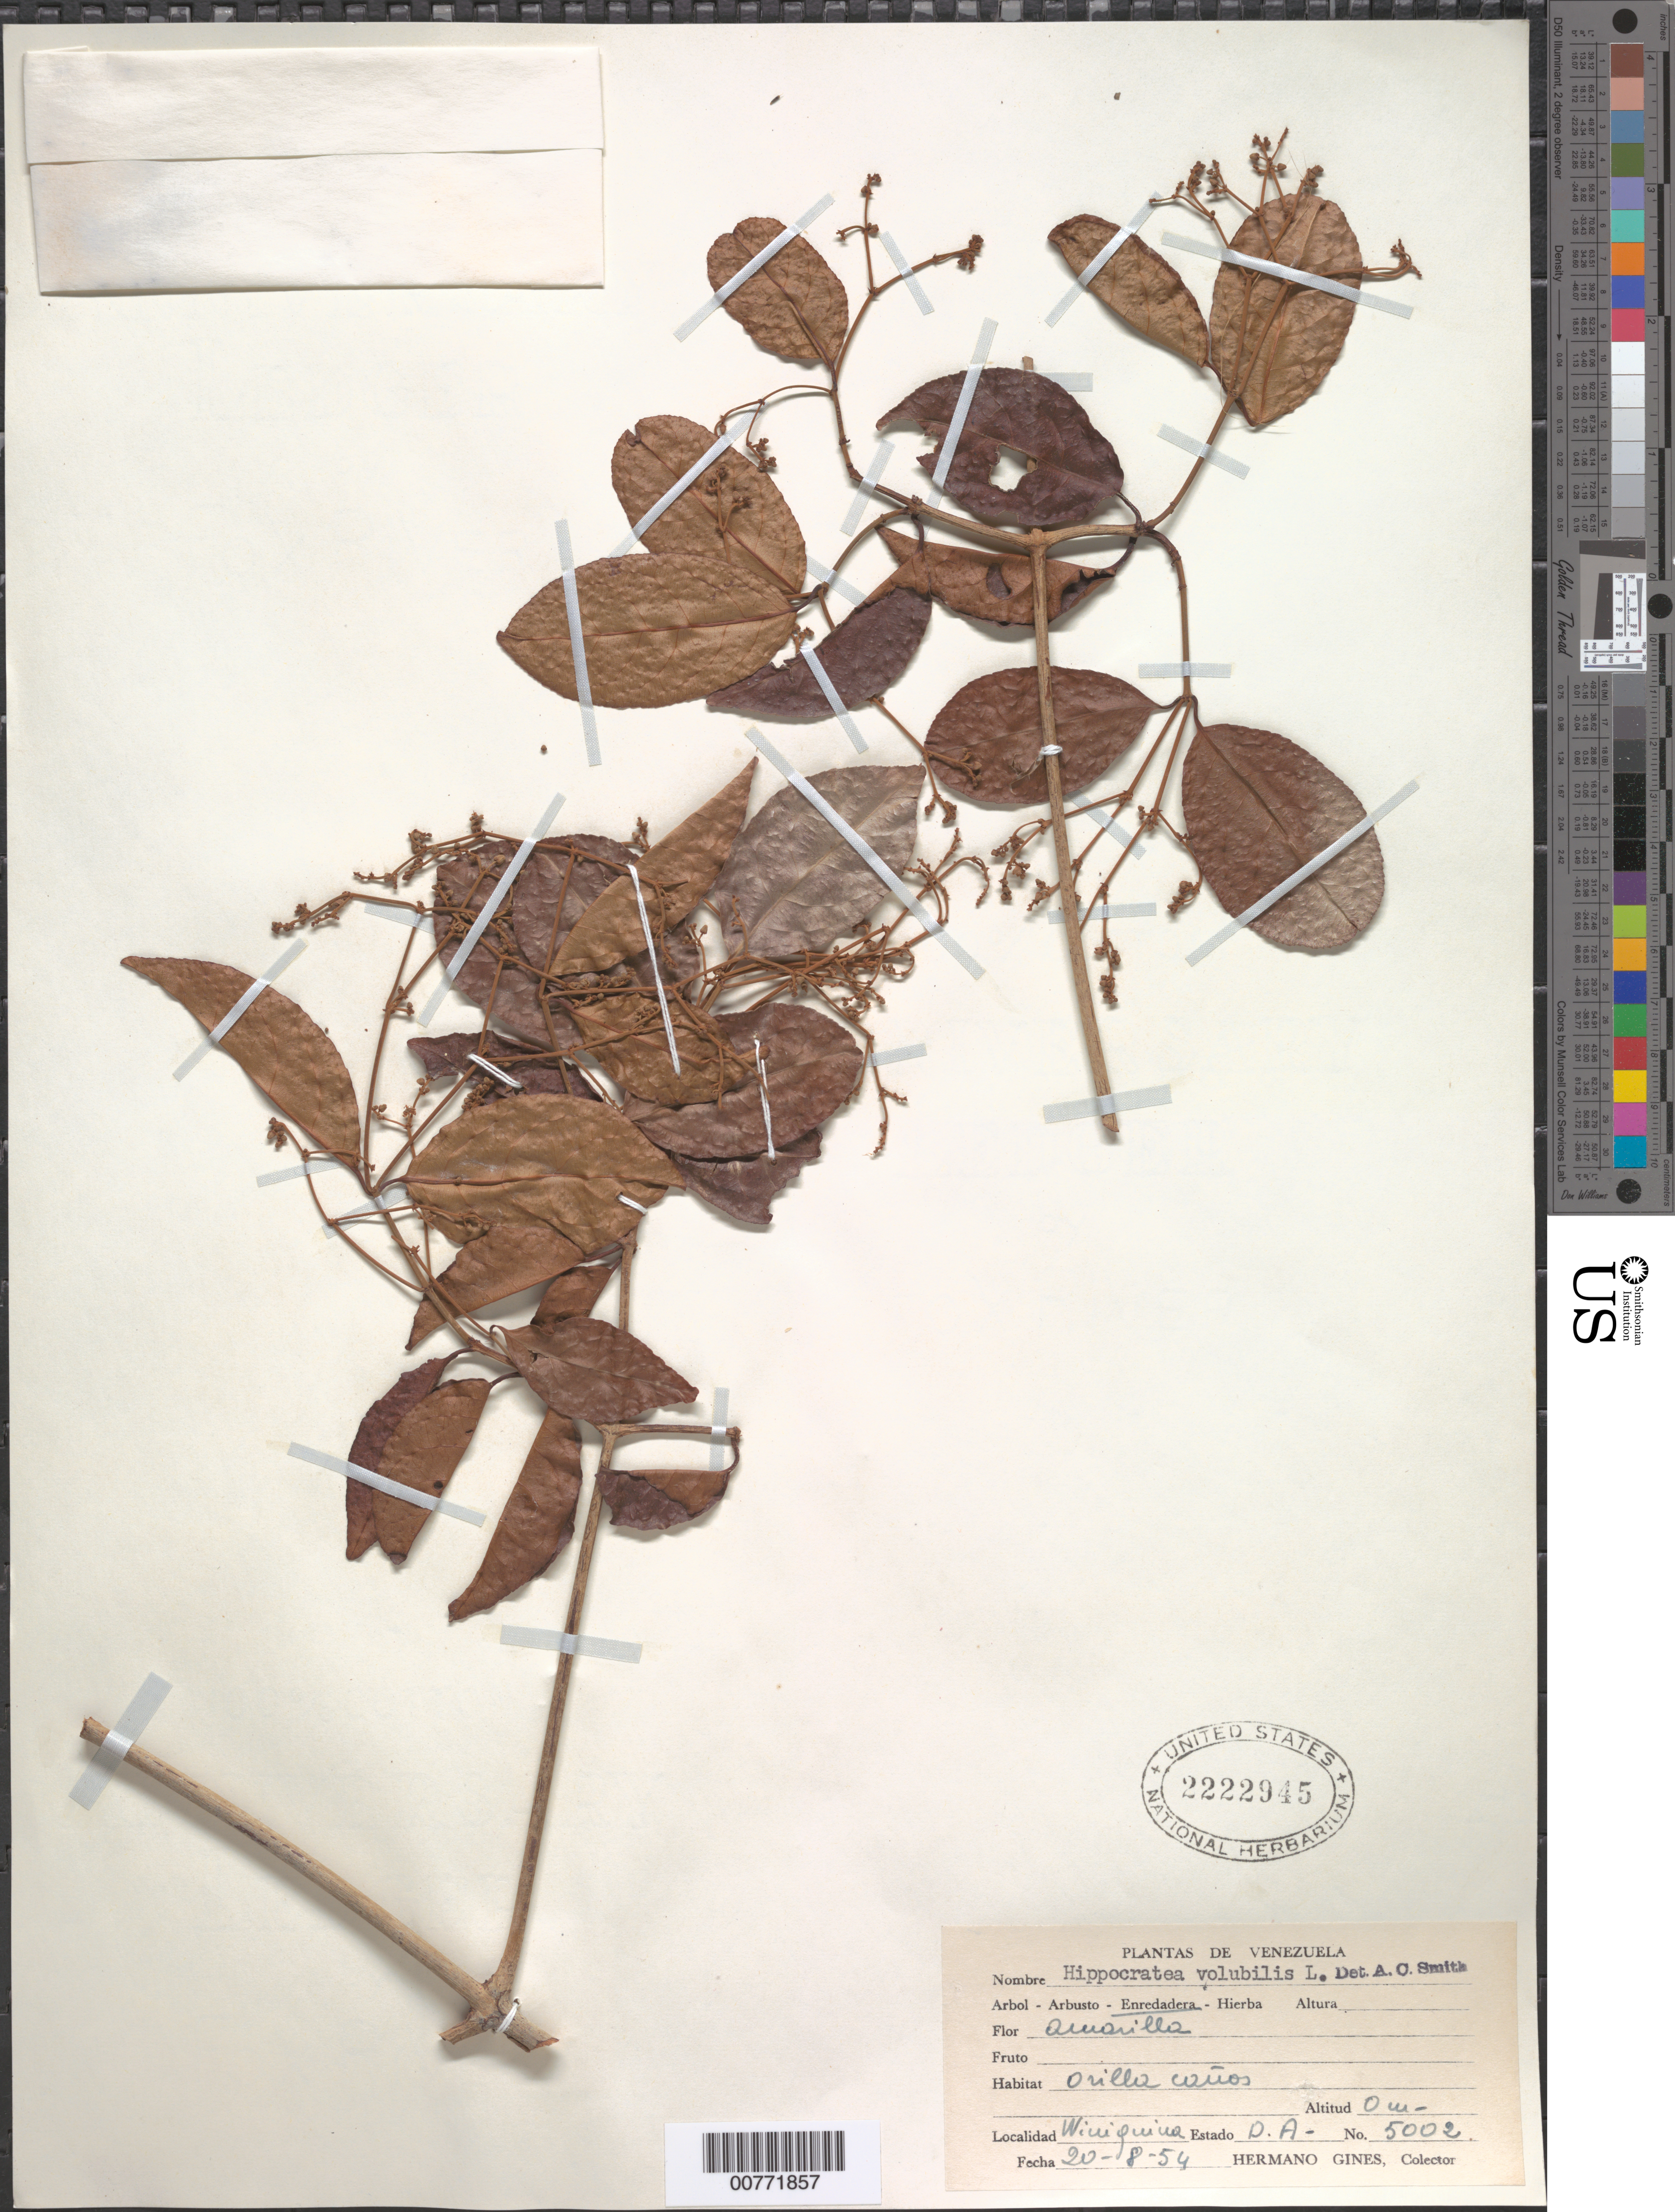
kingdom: Plantae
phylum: Tracheophyta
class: Magnoliopsida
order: Celastrales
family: Celastraceae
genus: Hippocratea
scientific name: Hippocratea volubilis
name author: L.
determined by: Smith, A. C.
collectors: H. Gines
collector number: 5002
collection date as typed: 20-Aug-54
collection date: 1954-08-20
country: Venezuela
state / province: Delta Amacuro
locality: C. Wiuiquina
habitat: Orilla caño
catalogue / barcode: US 2222945